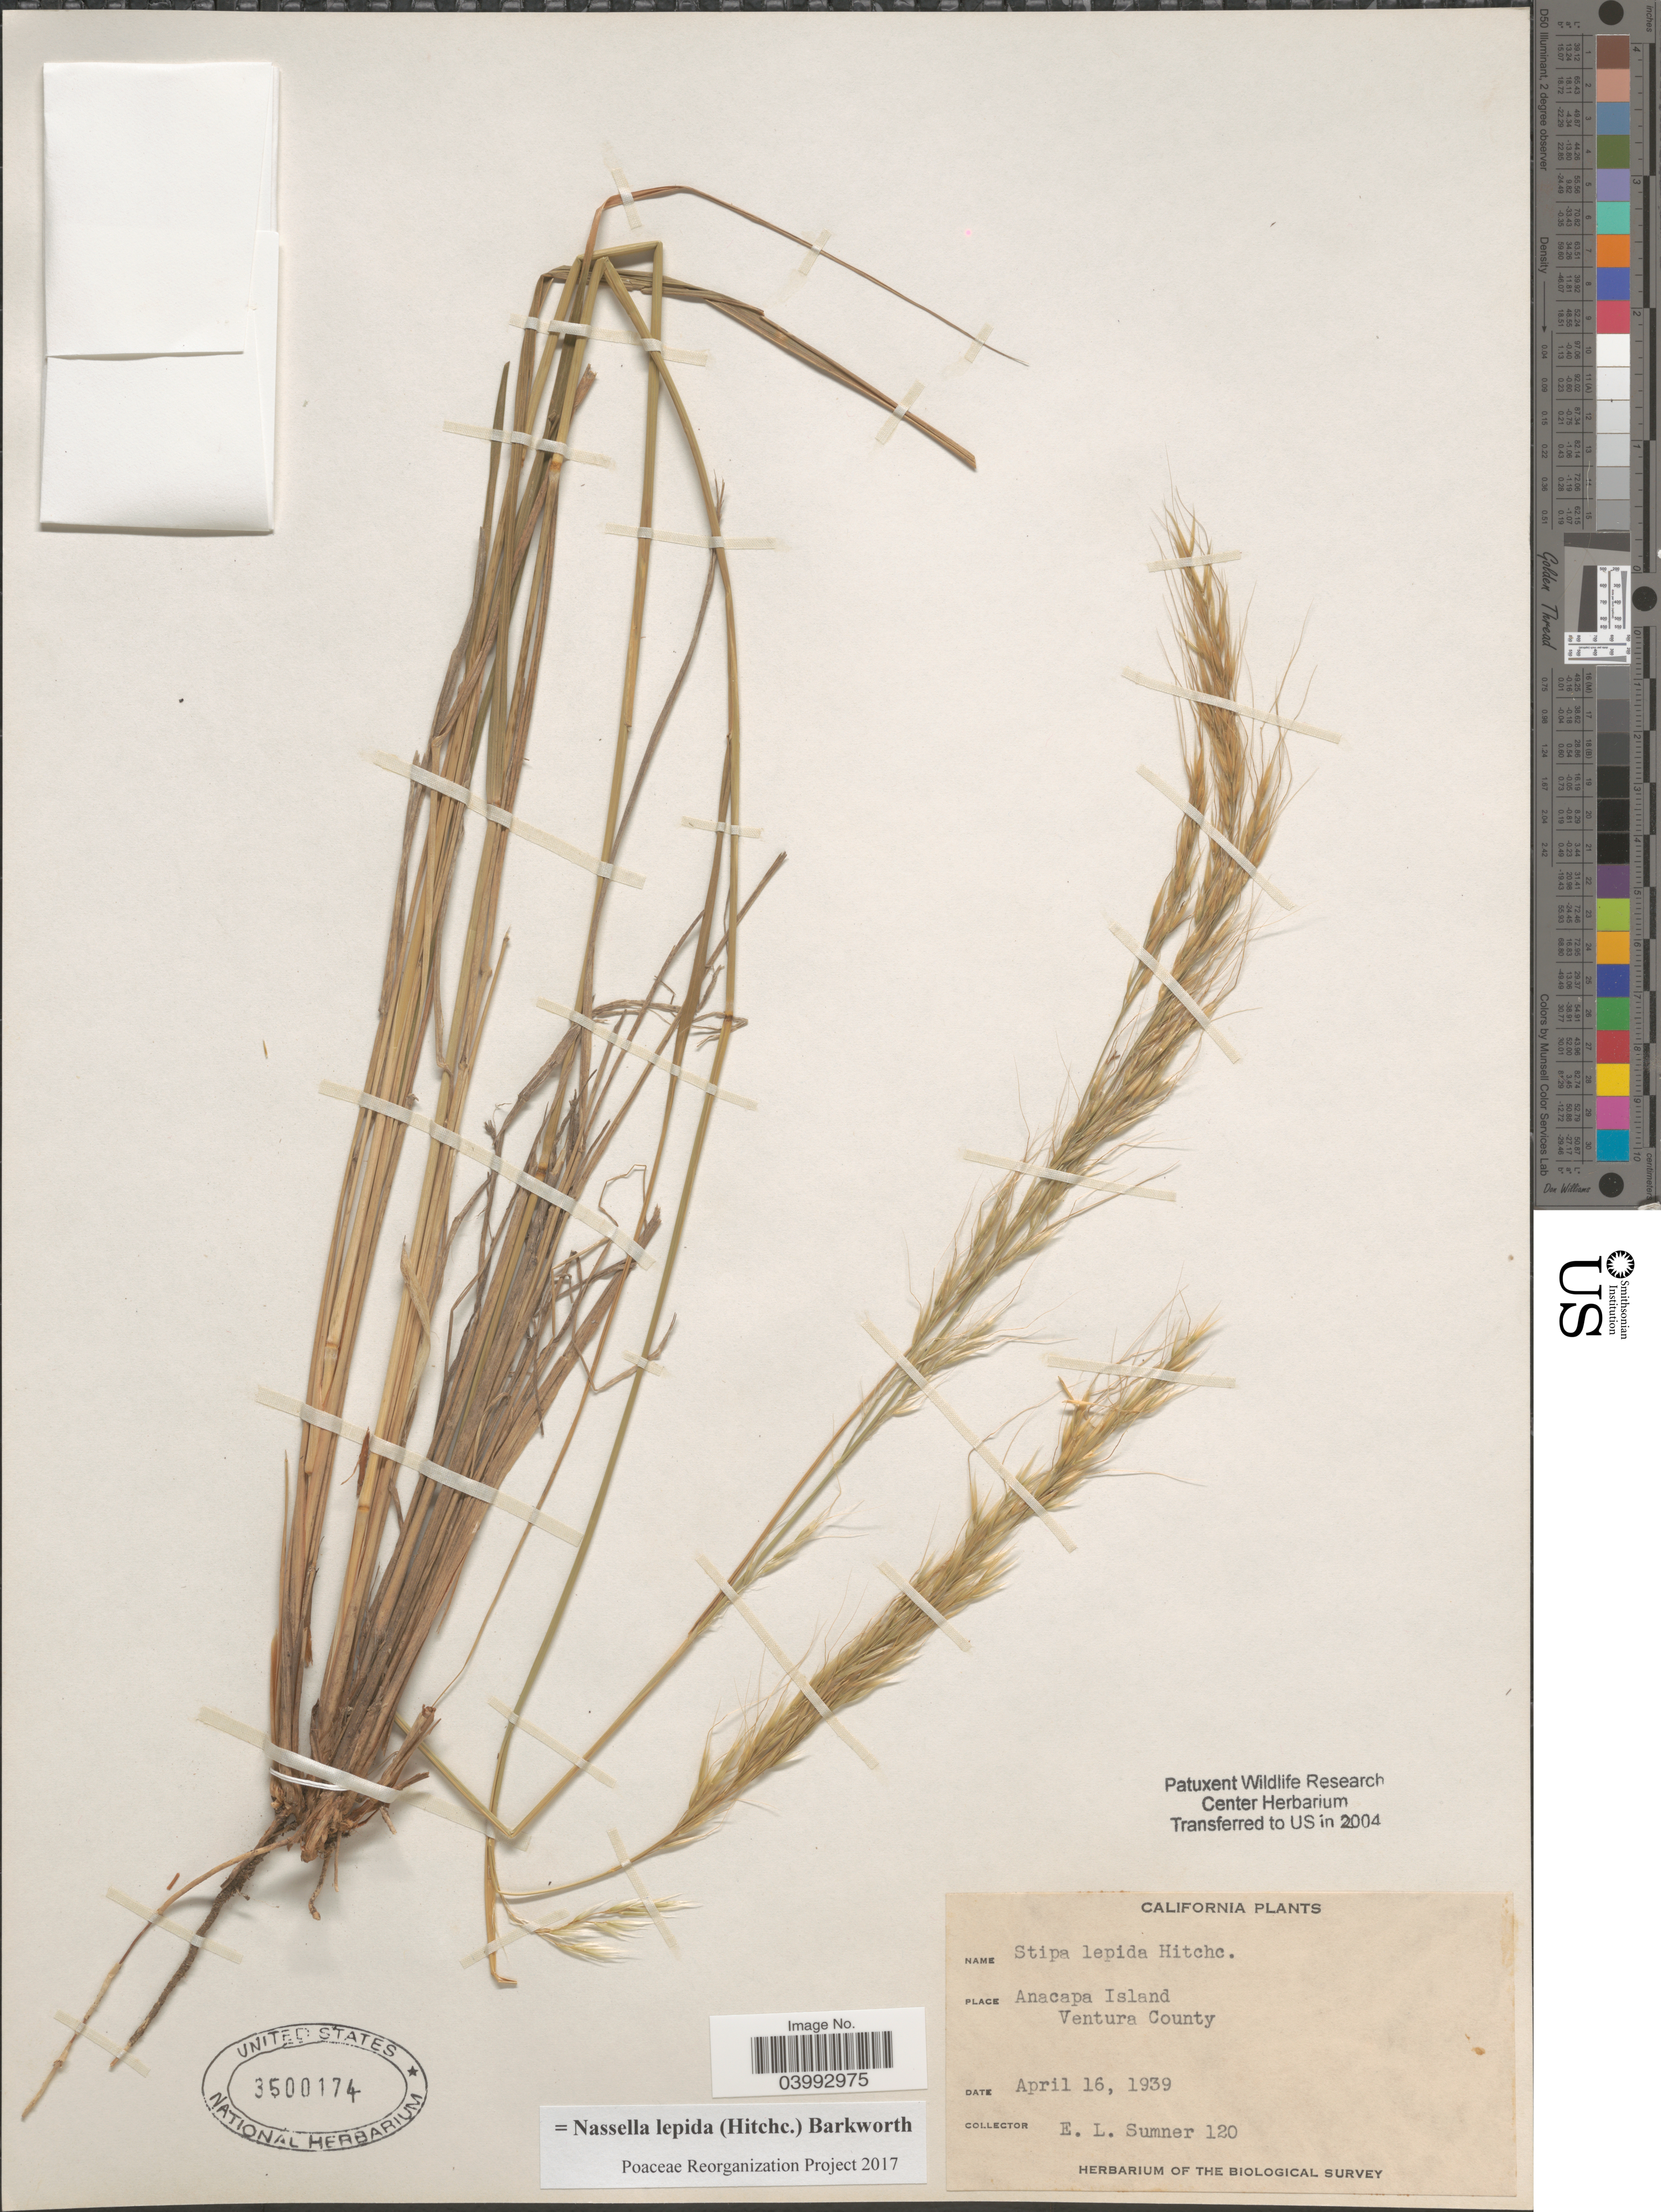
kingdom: Plantae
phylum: Tracheophyta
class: Liliopsida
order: Poales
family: Poaceae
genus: Nassella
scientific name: Nassella lepida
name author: (Hitchc.) Barkworth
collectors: E. Sumner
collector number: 120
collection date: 1939-04-16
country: United States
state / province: California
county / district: Ventura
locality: Anacapa Island. Ventura County.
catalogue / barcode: US 3500174